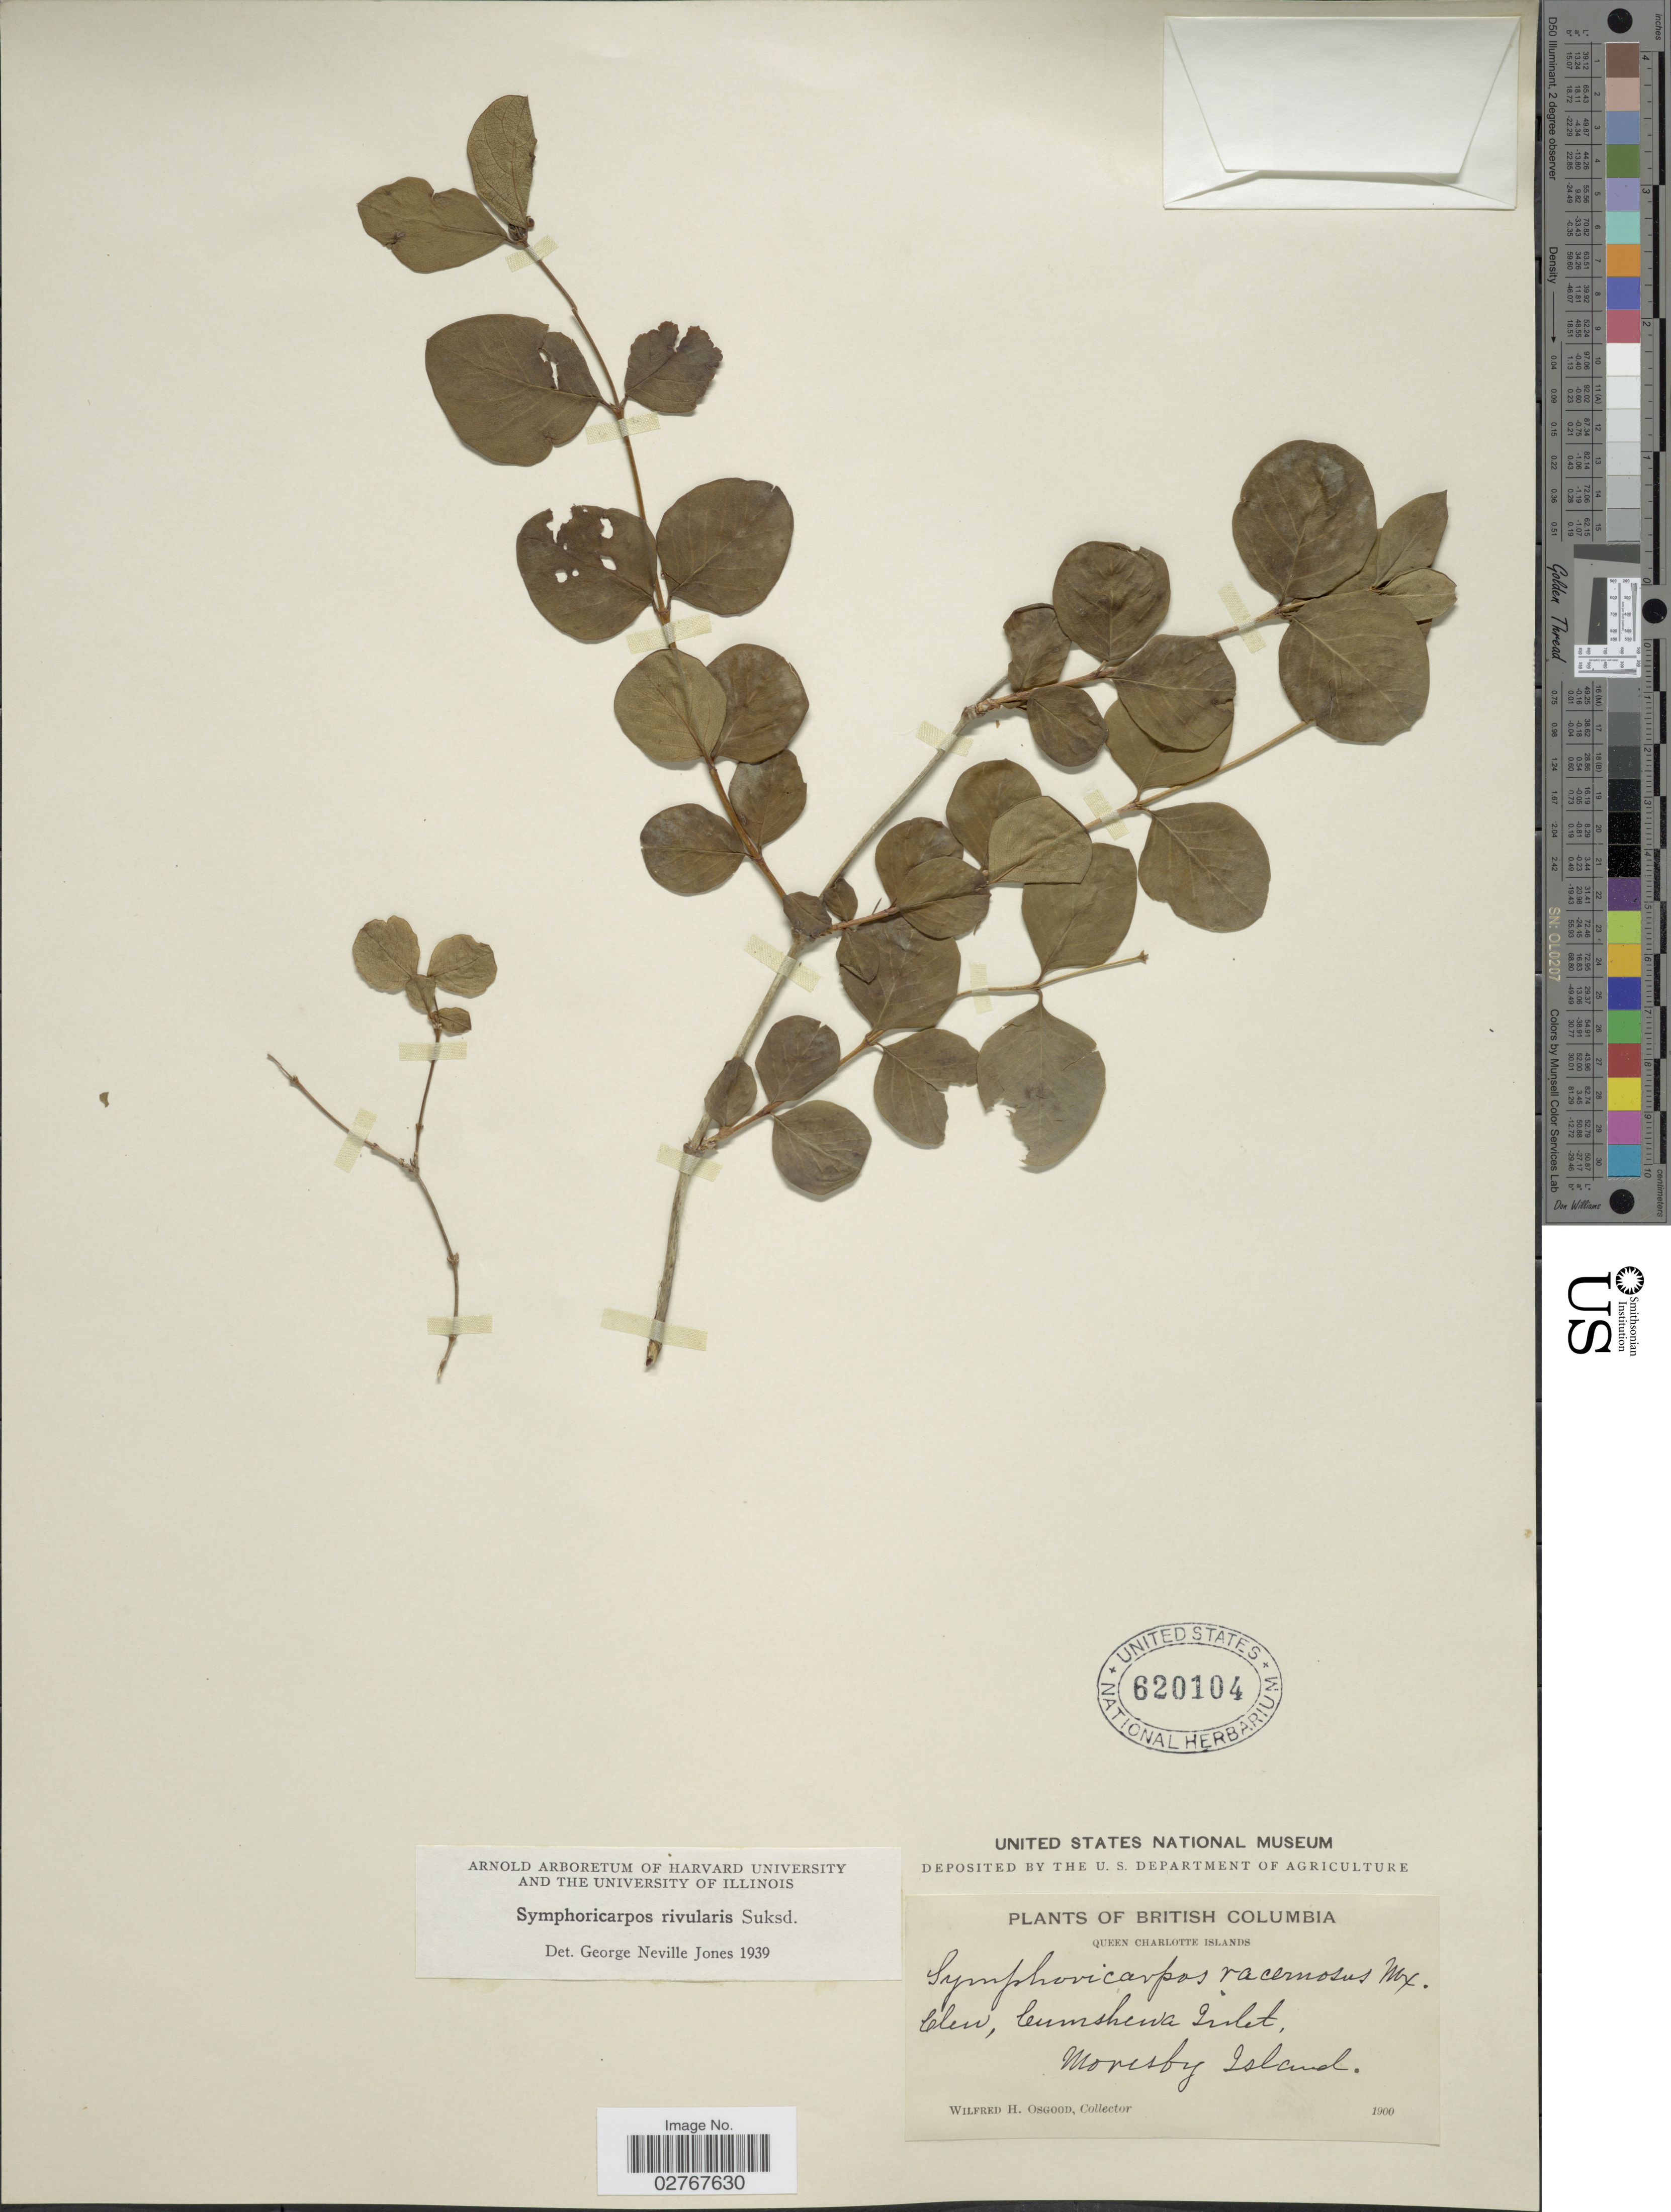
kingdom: Plantae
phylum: Tracheophyta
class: Magnoliopsida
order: Dipsacales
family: Caprifoliaceae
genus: Symphoricarpos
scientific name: Symphoricarpos rivularis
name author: Suksd.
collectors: W. Osgood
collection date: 1900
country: Canada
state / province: British Columbia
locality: Queen Charlotte Islands. Glen, Cumshewa Inlet, Moresby Island.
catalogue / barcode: US 620104